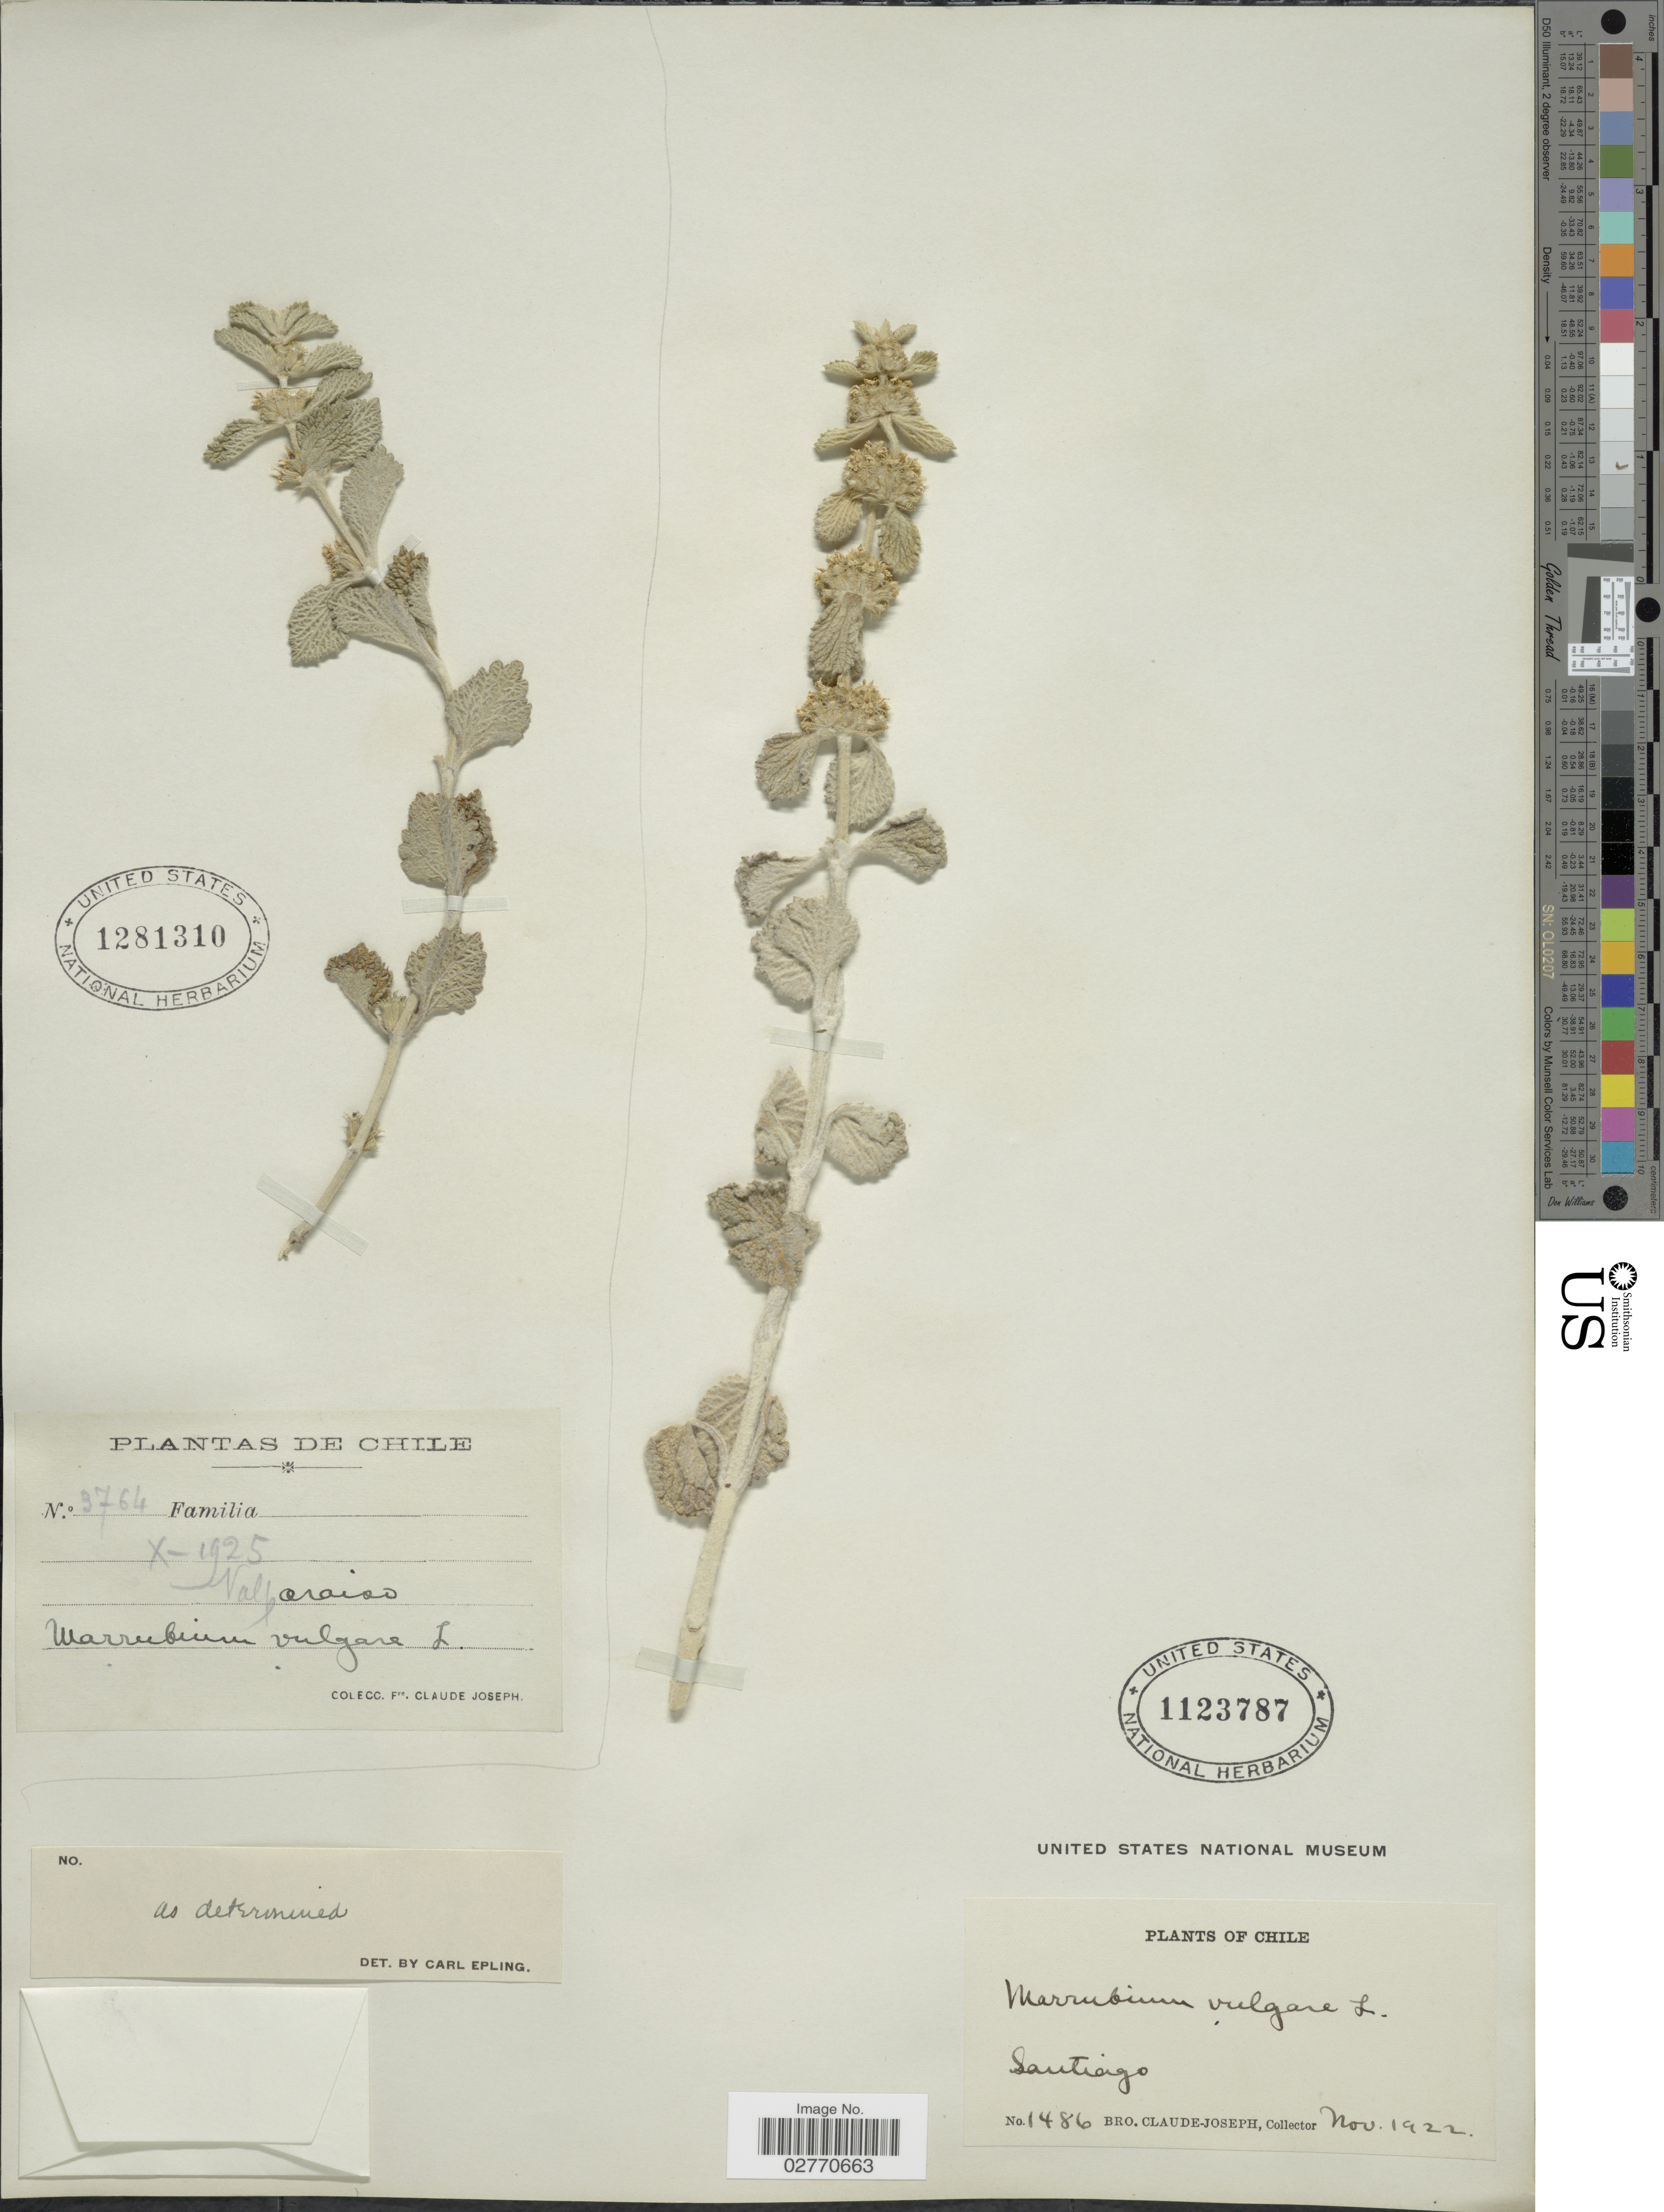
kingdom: Plantae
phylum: Tracheophyta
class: Magnoliopsida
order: Lamiales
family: Lamiaceae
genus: Marrubium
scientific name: Marrubium vulgare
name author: L.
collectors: Bro. Claude-Joseph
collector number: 1486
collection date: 1922-11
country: Chile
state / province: Región Metropolitana (RM)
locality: Santiago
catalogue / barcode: US 1123787-2